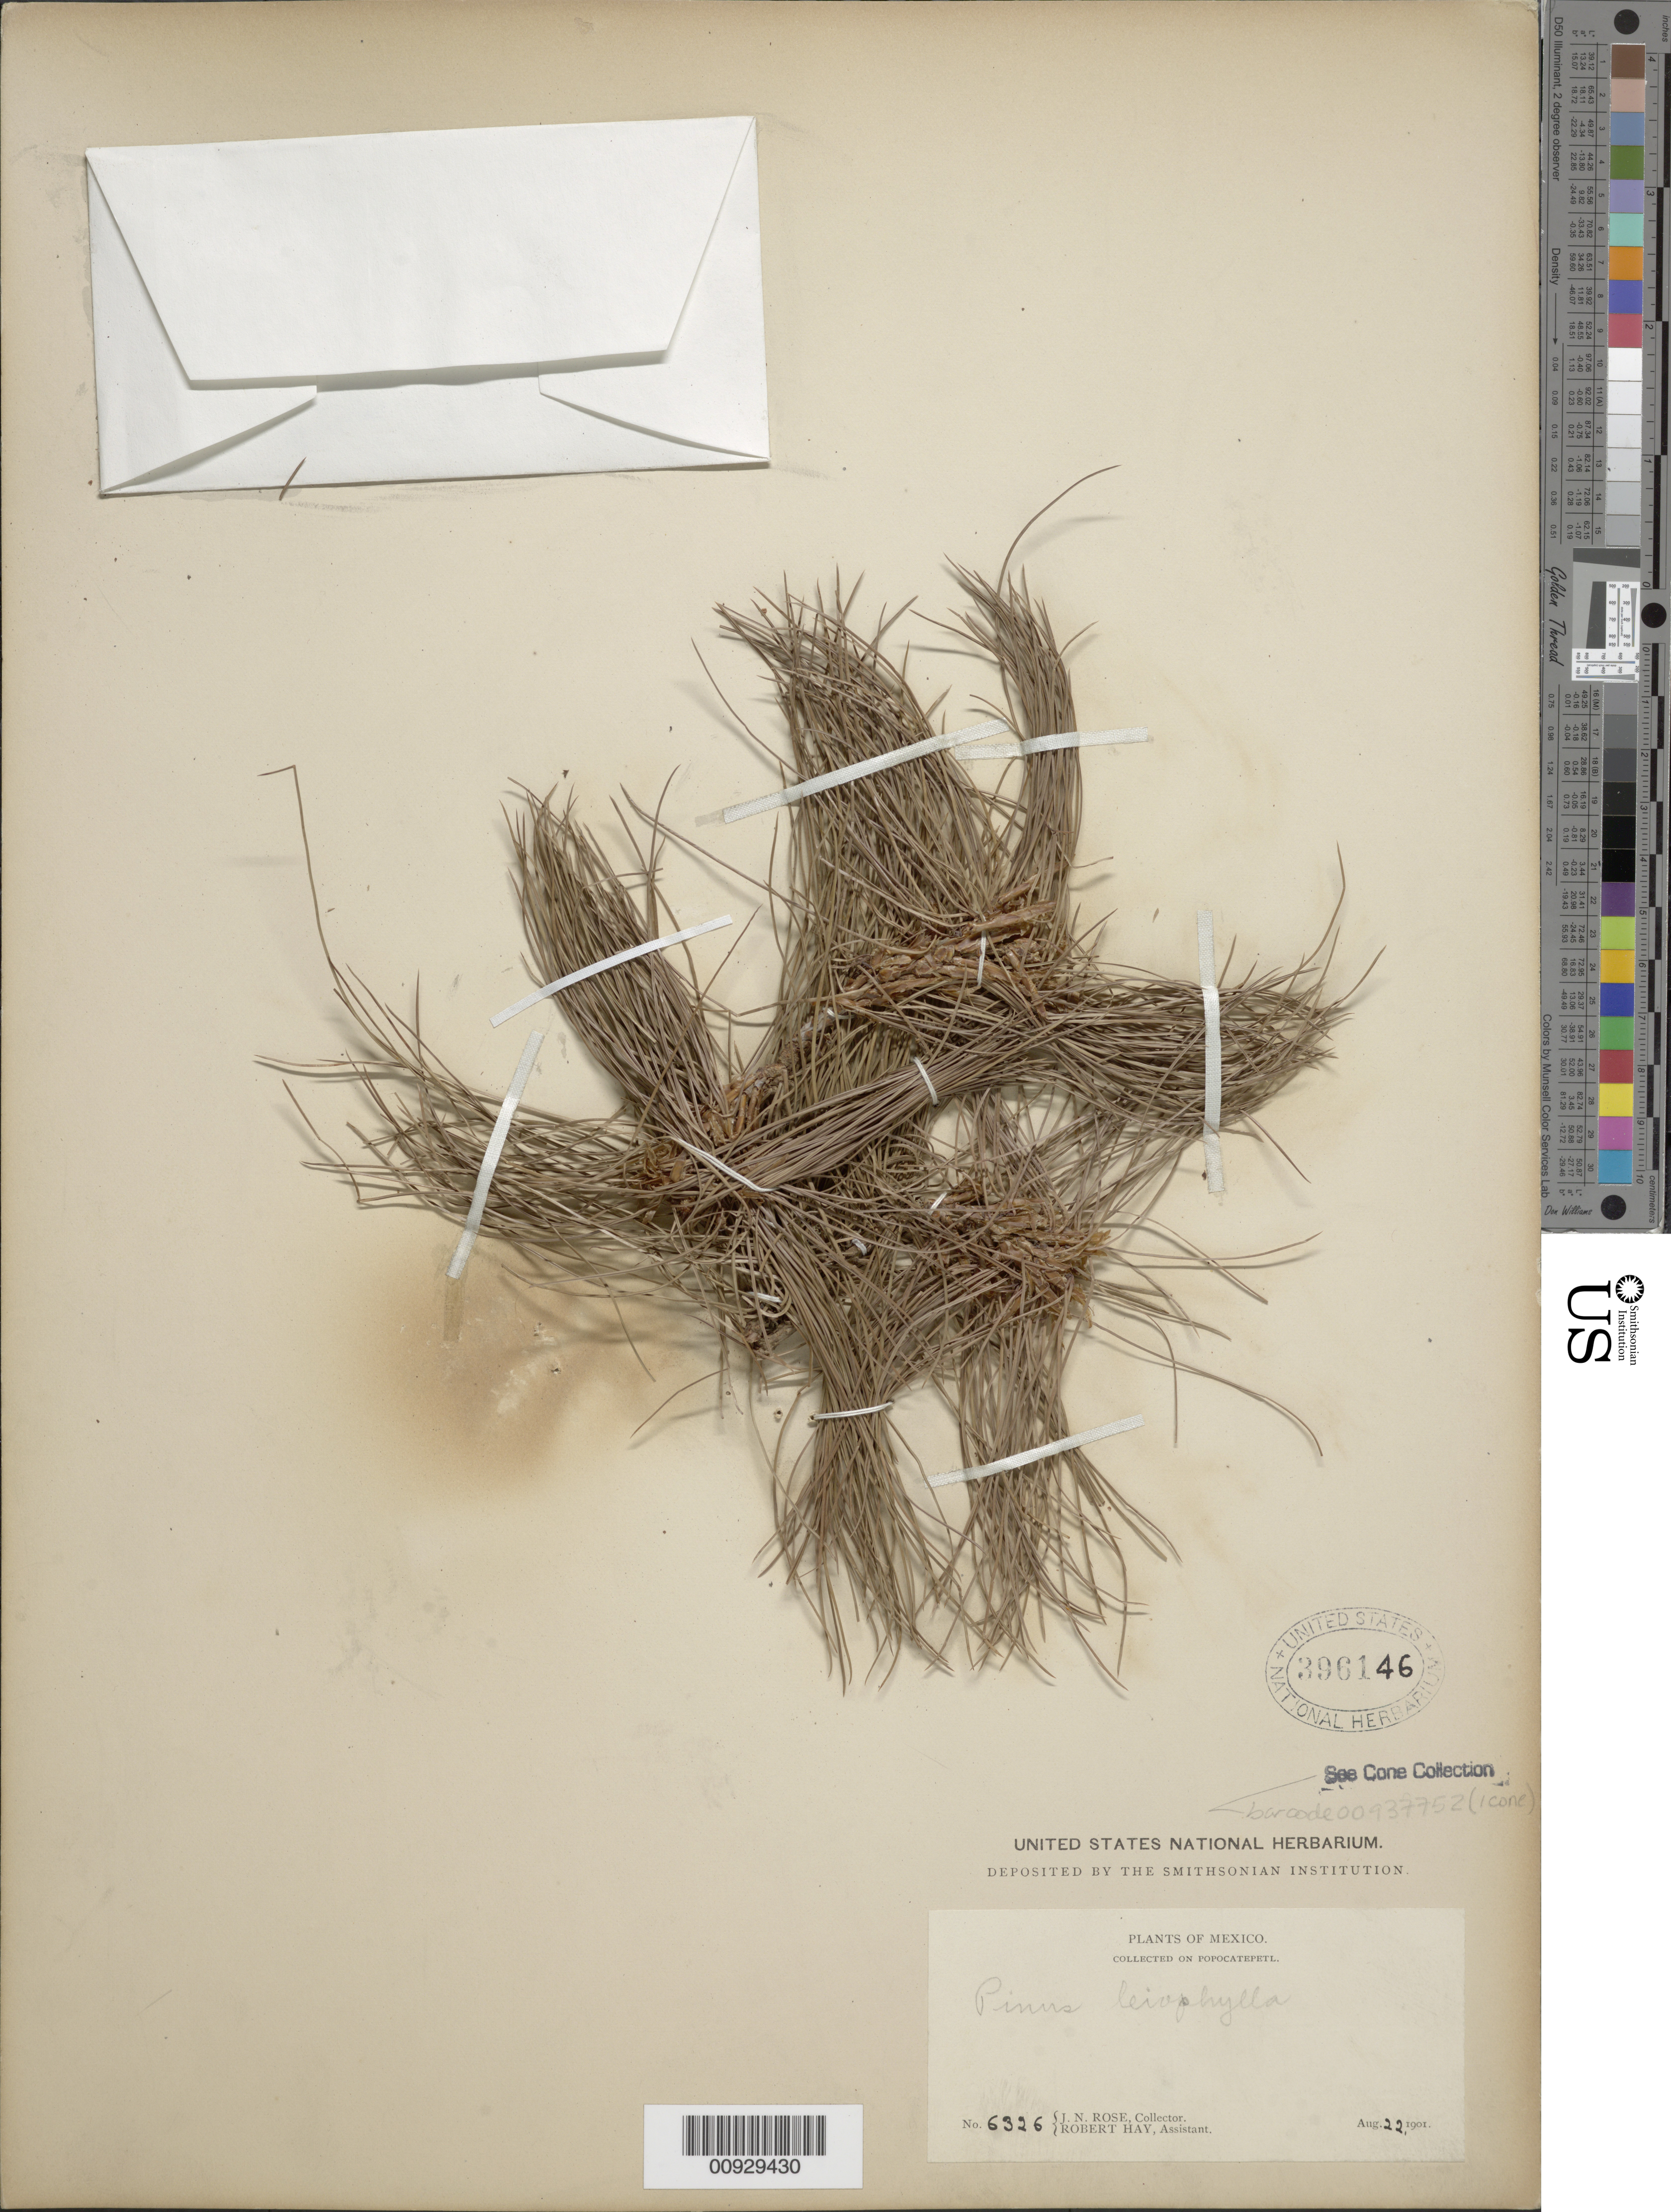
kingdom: Plantae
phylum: Tracheophyta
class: Pinopsida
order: Pinales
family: Pinaceae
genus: Pinus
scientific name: Pinus leiophylla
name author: Schiede ex Schltdl. & Cham.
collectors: J. N. Rose & R. Hay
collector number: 6326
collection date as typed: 22 Aug 1901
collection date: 1901-08-22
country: Mexico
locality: Popocatepetl.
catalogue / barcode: US 396146